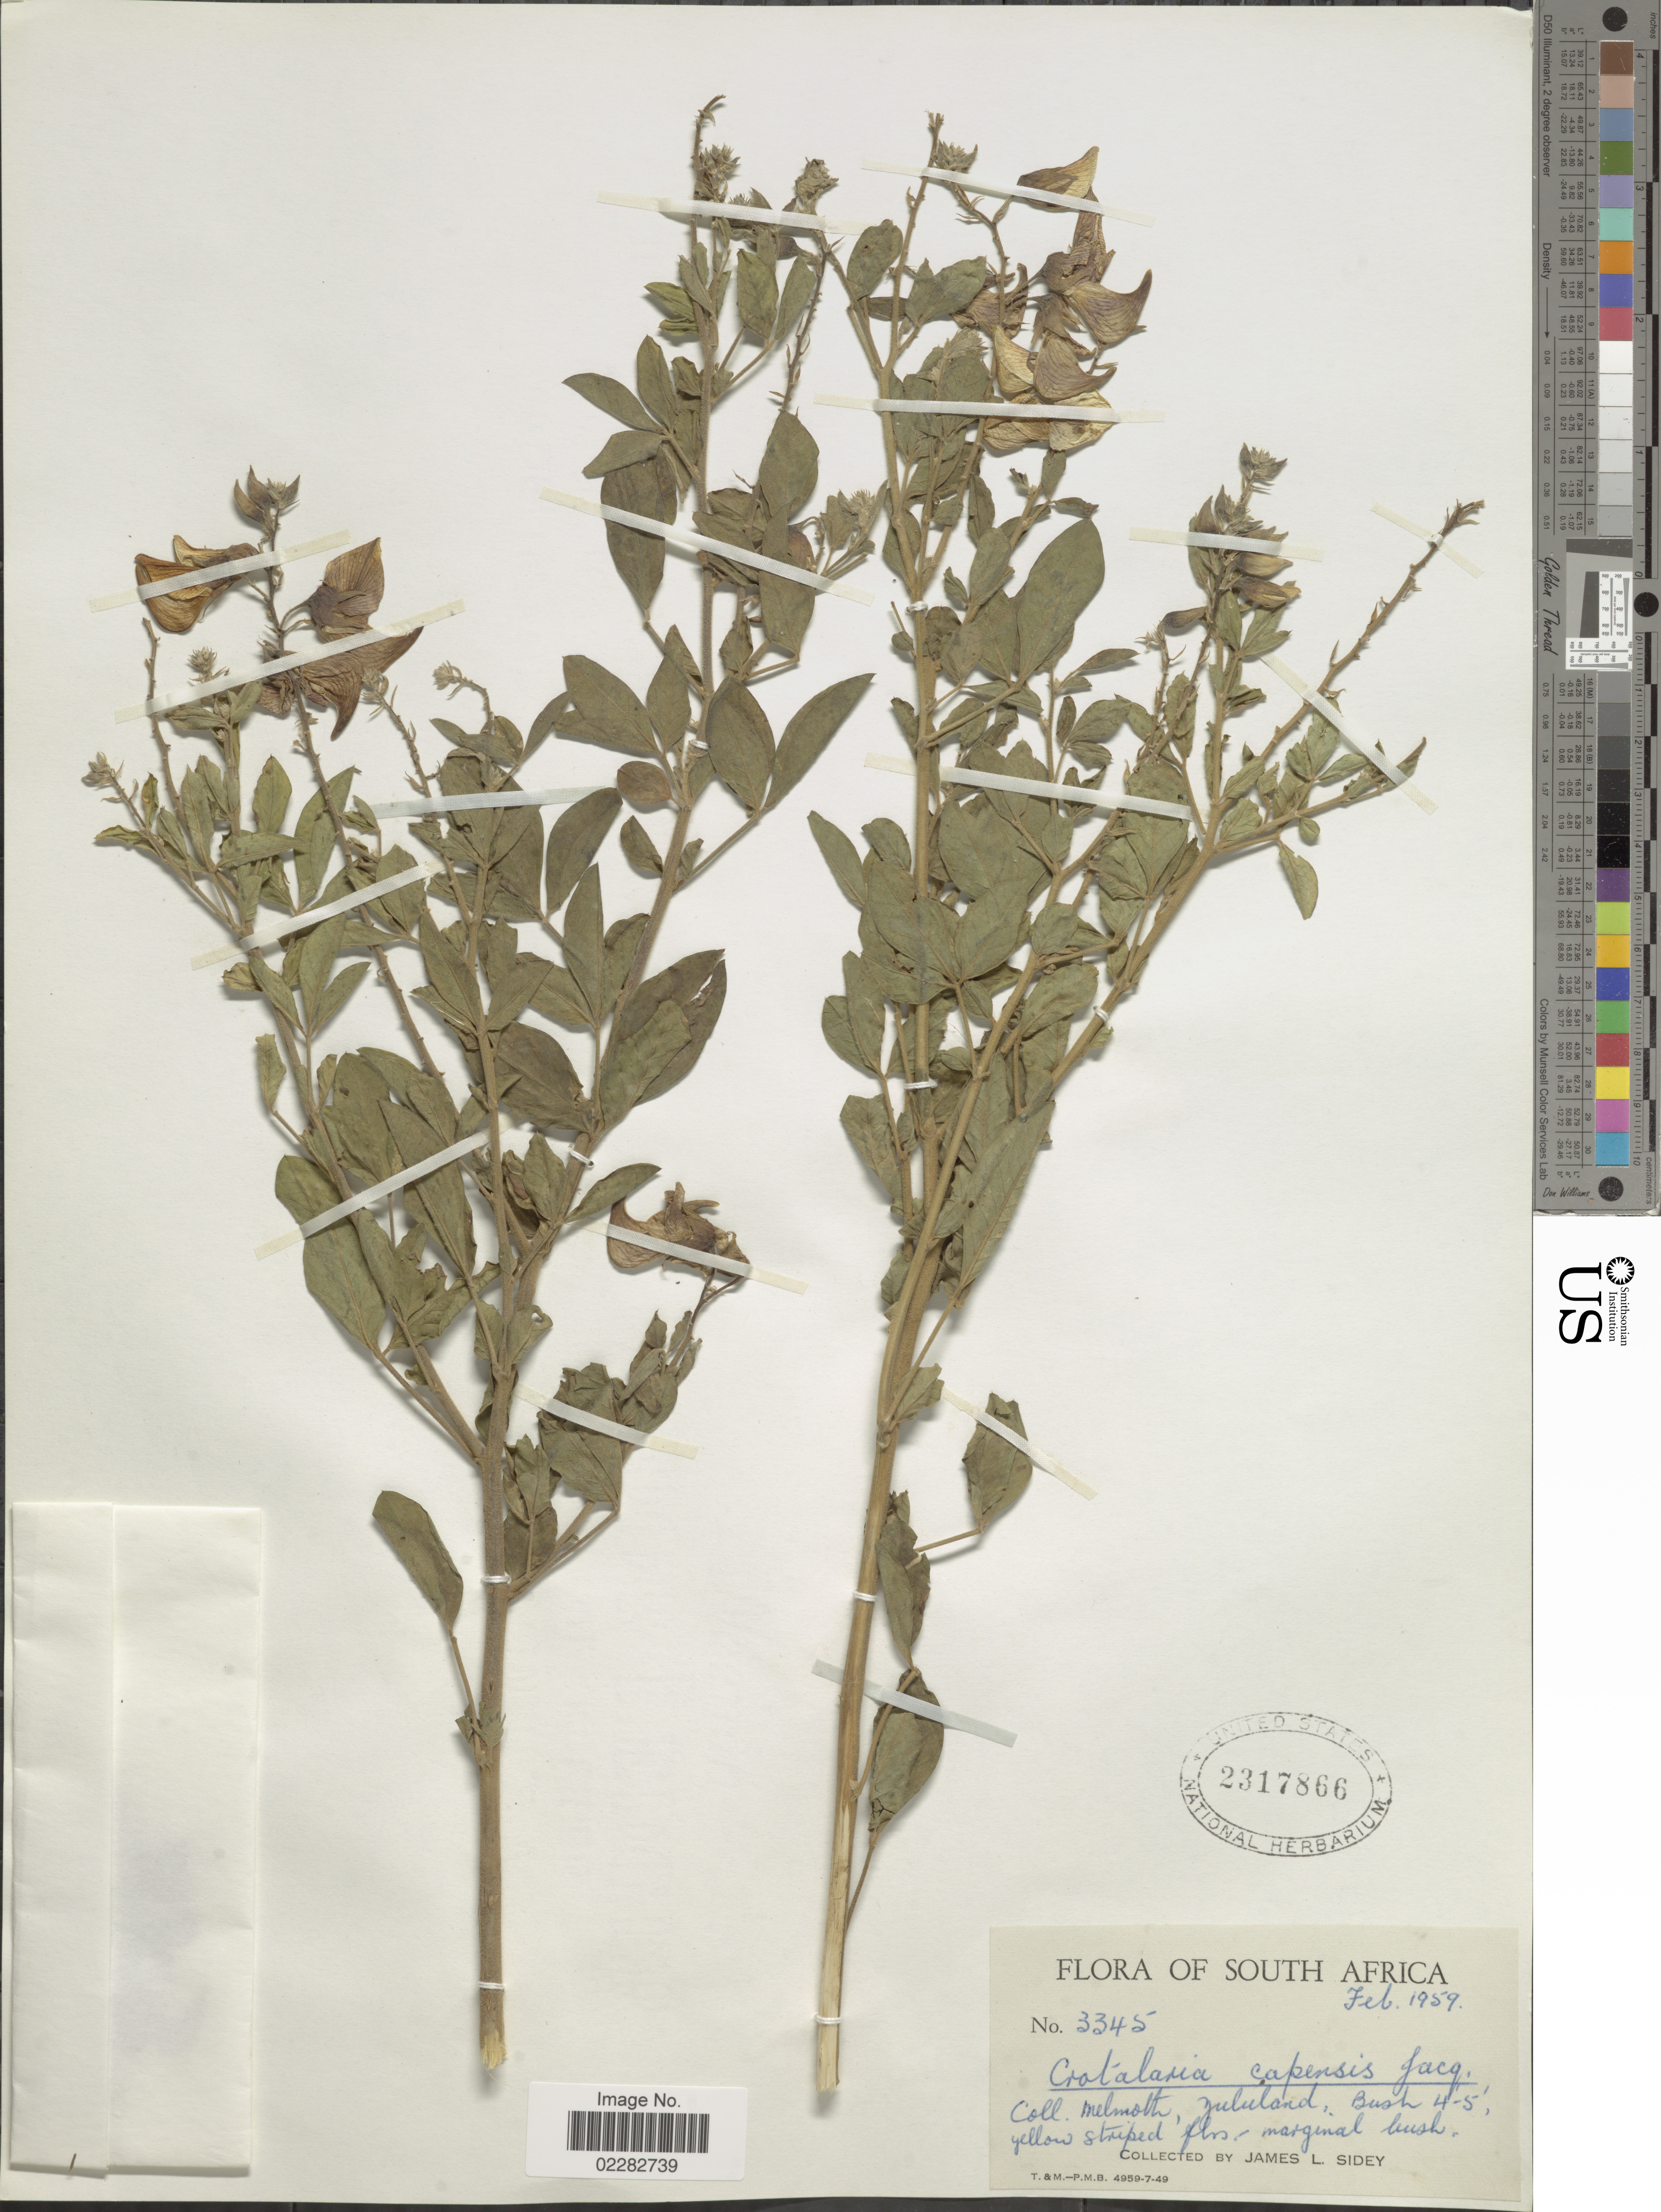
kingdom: Plantae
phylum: Tracheophyta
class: Magnoliopsida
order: Fabales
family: Fabaceae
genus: Crotalaria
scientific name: Crotalaria capensis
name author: Jacq.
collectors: J. L. Sidey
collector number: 3345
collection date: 1959-02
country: South Africa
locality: Coll. Melmoth, Zululand.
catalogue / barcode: US 2317866